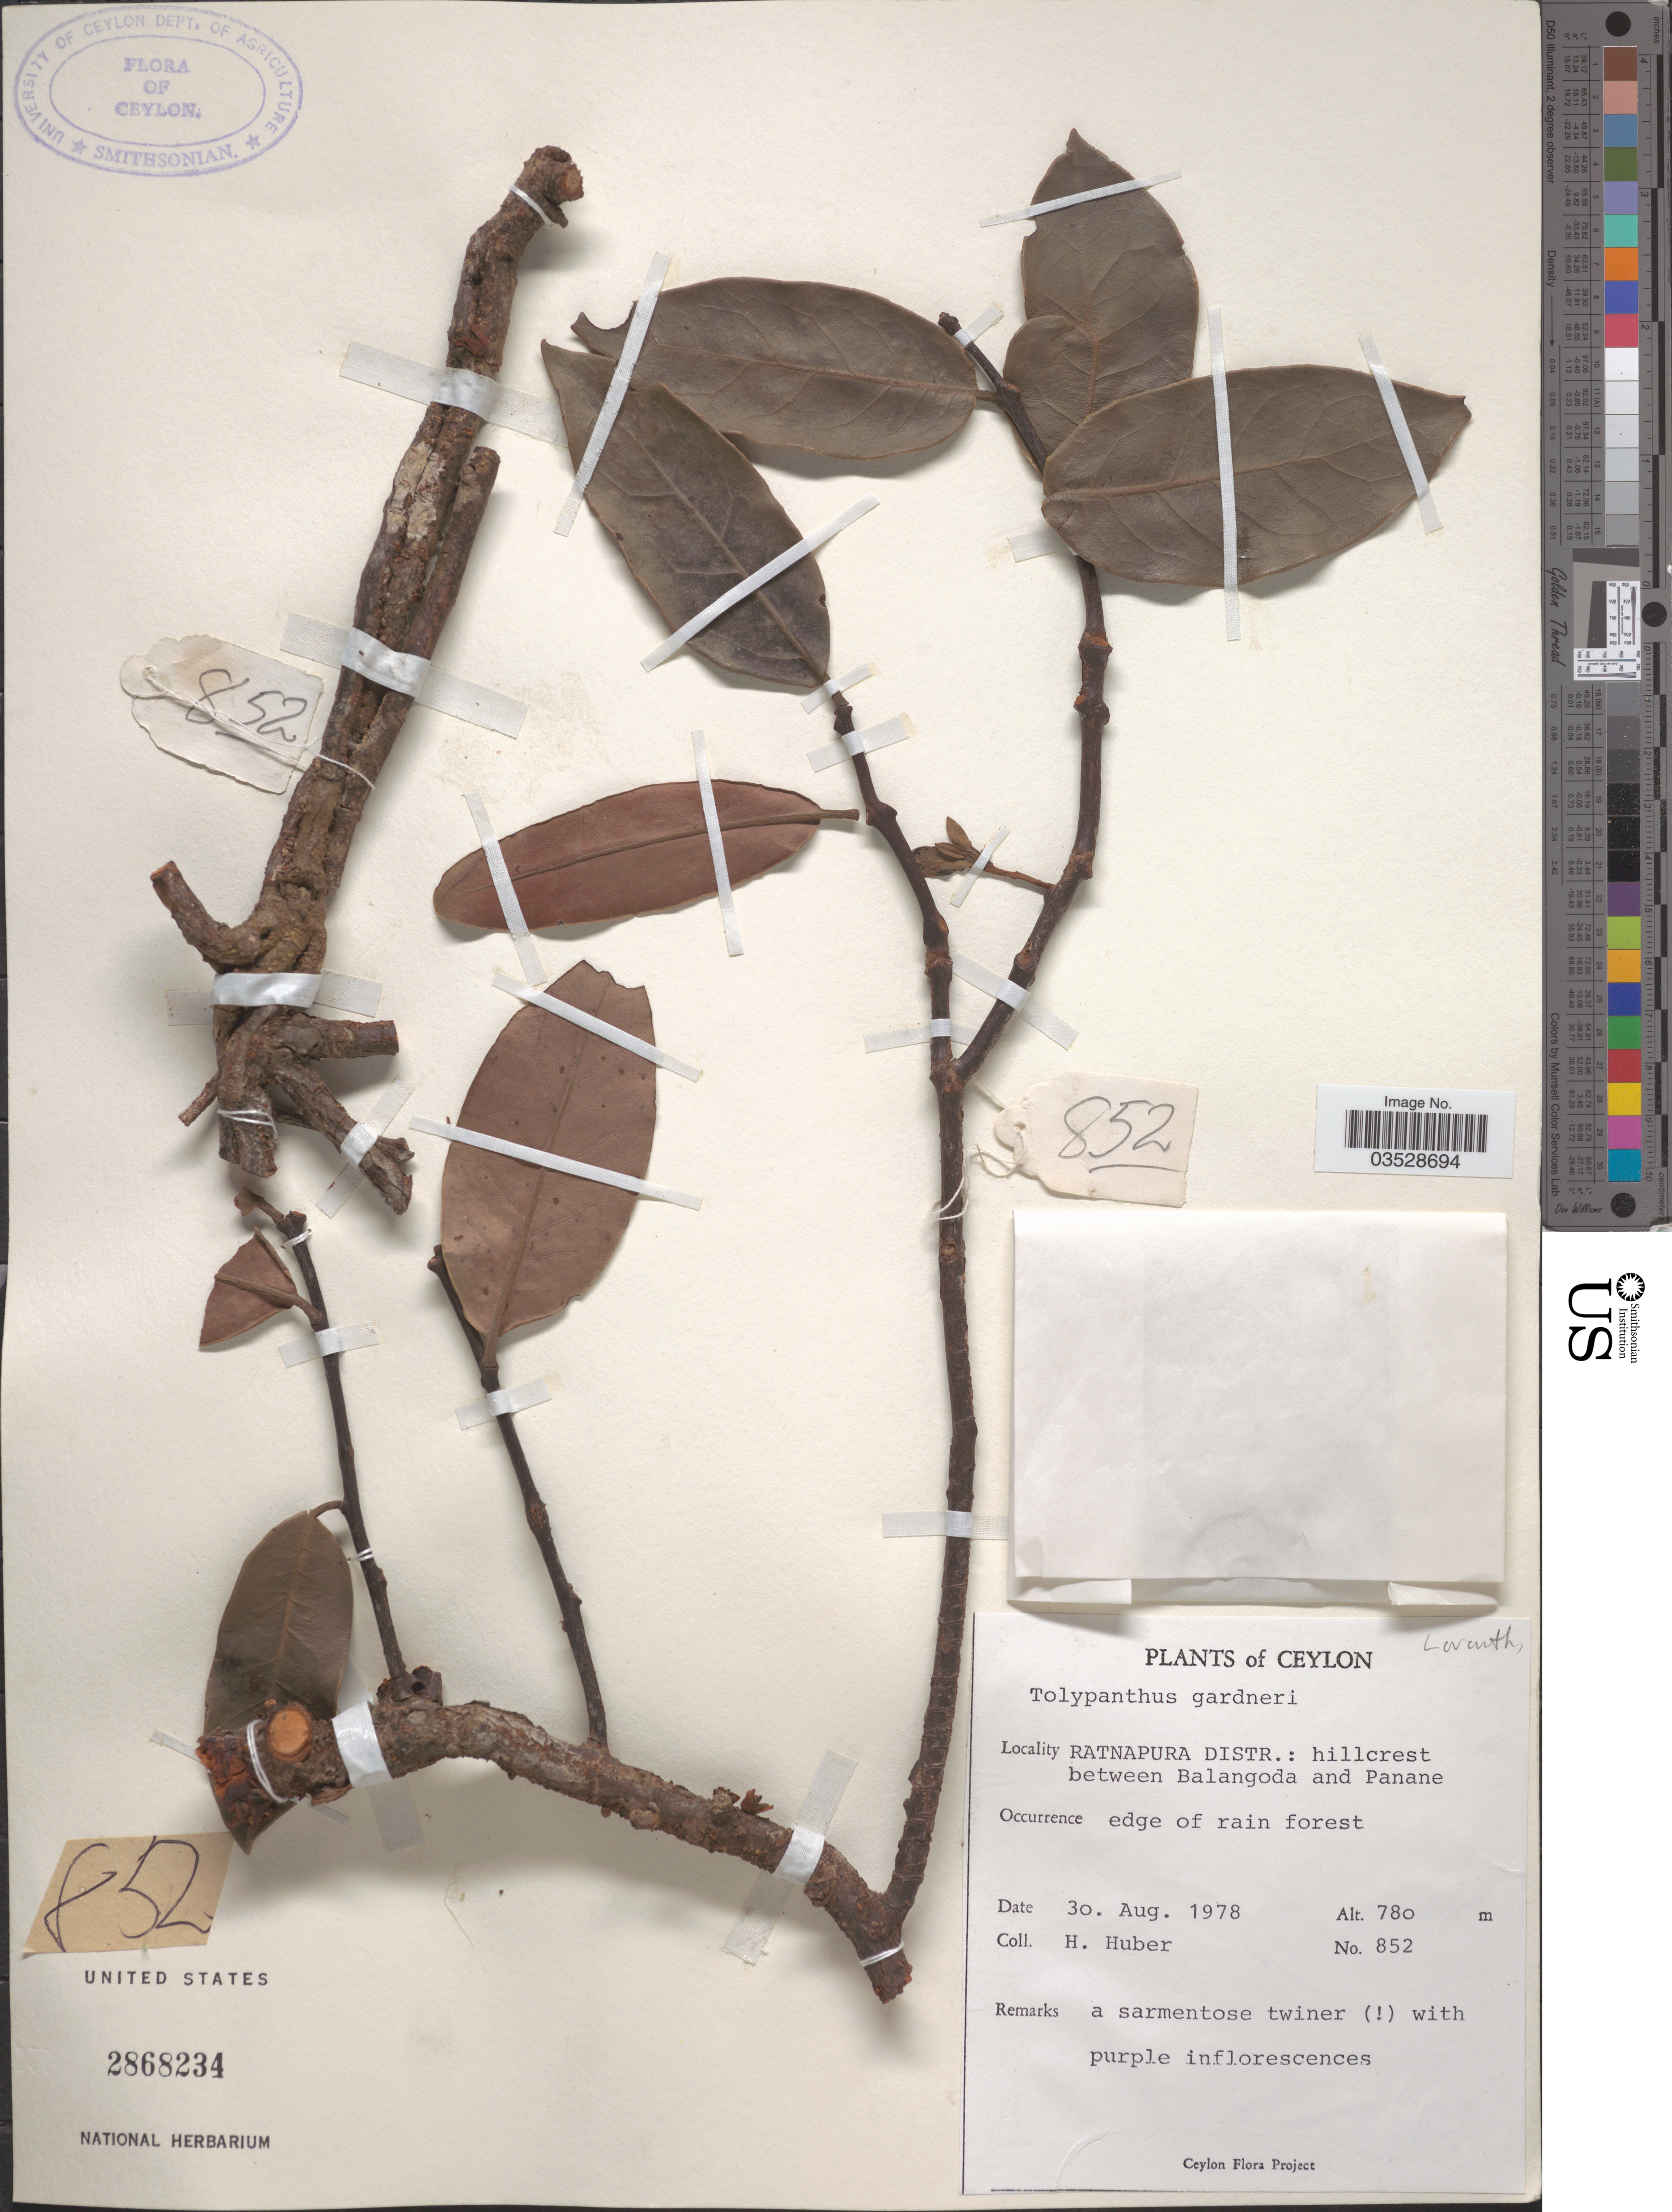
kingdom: Plantae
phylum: Tracheophyta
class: Magnoliopsida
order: Santalales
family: Loranthaceae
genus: Tolypanthus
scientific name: Tolypanthus gardneri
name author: Tiegh.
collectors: H. Huber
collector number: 852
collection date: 1978-08-30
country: Sri Lanka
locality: Ceylon. Ratnapura Distr.: hillcrest between Balangoda and Panane.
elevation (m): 780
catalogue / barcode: US 2868234